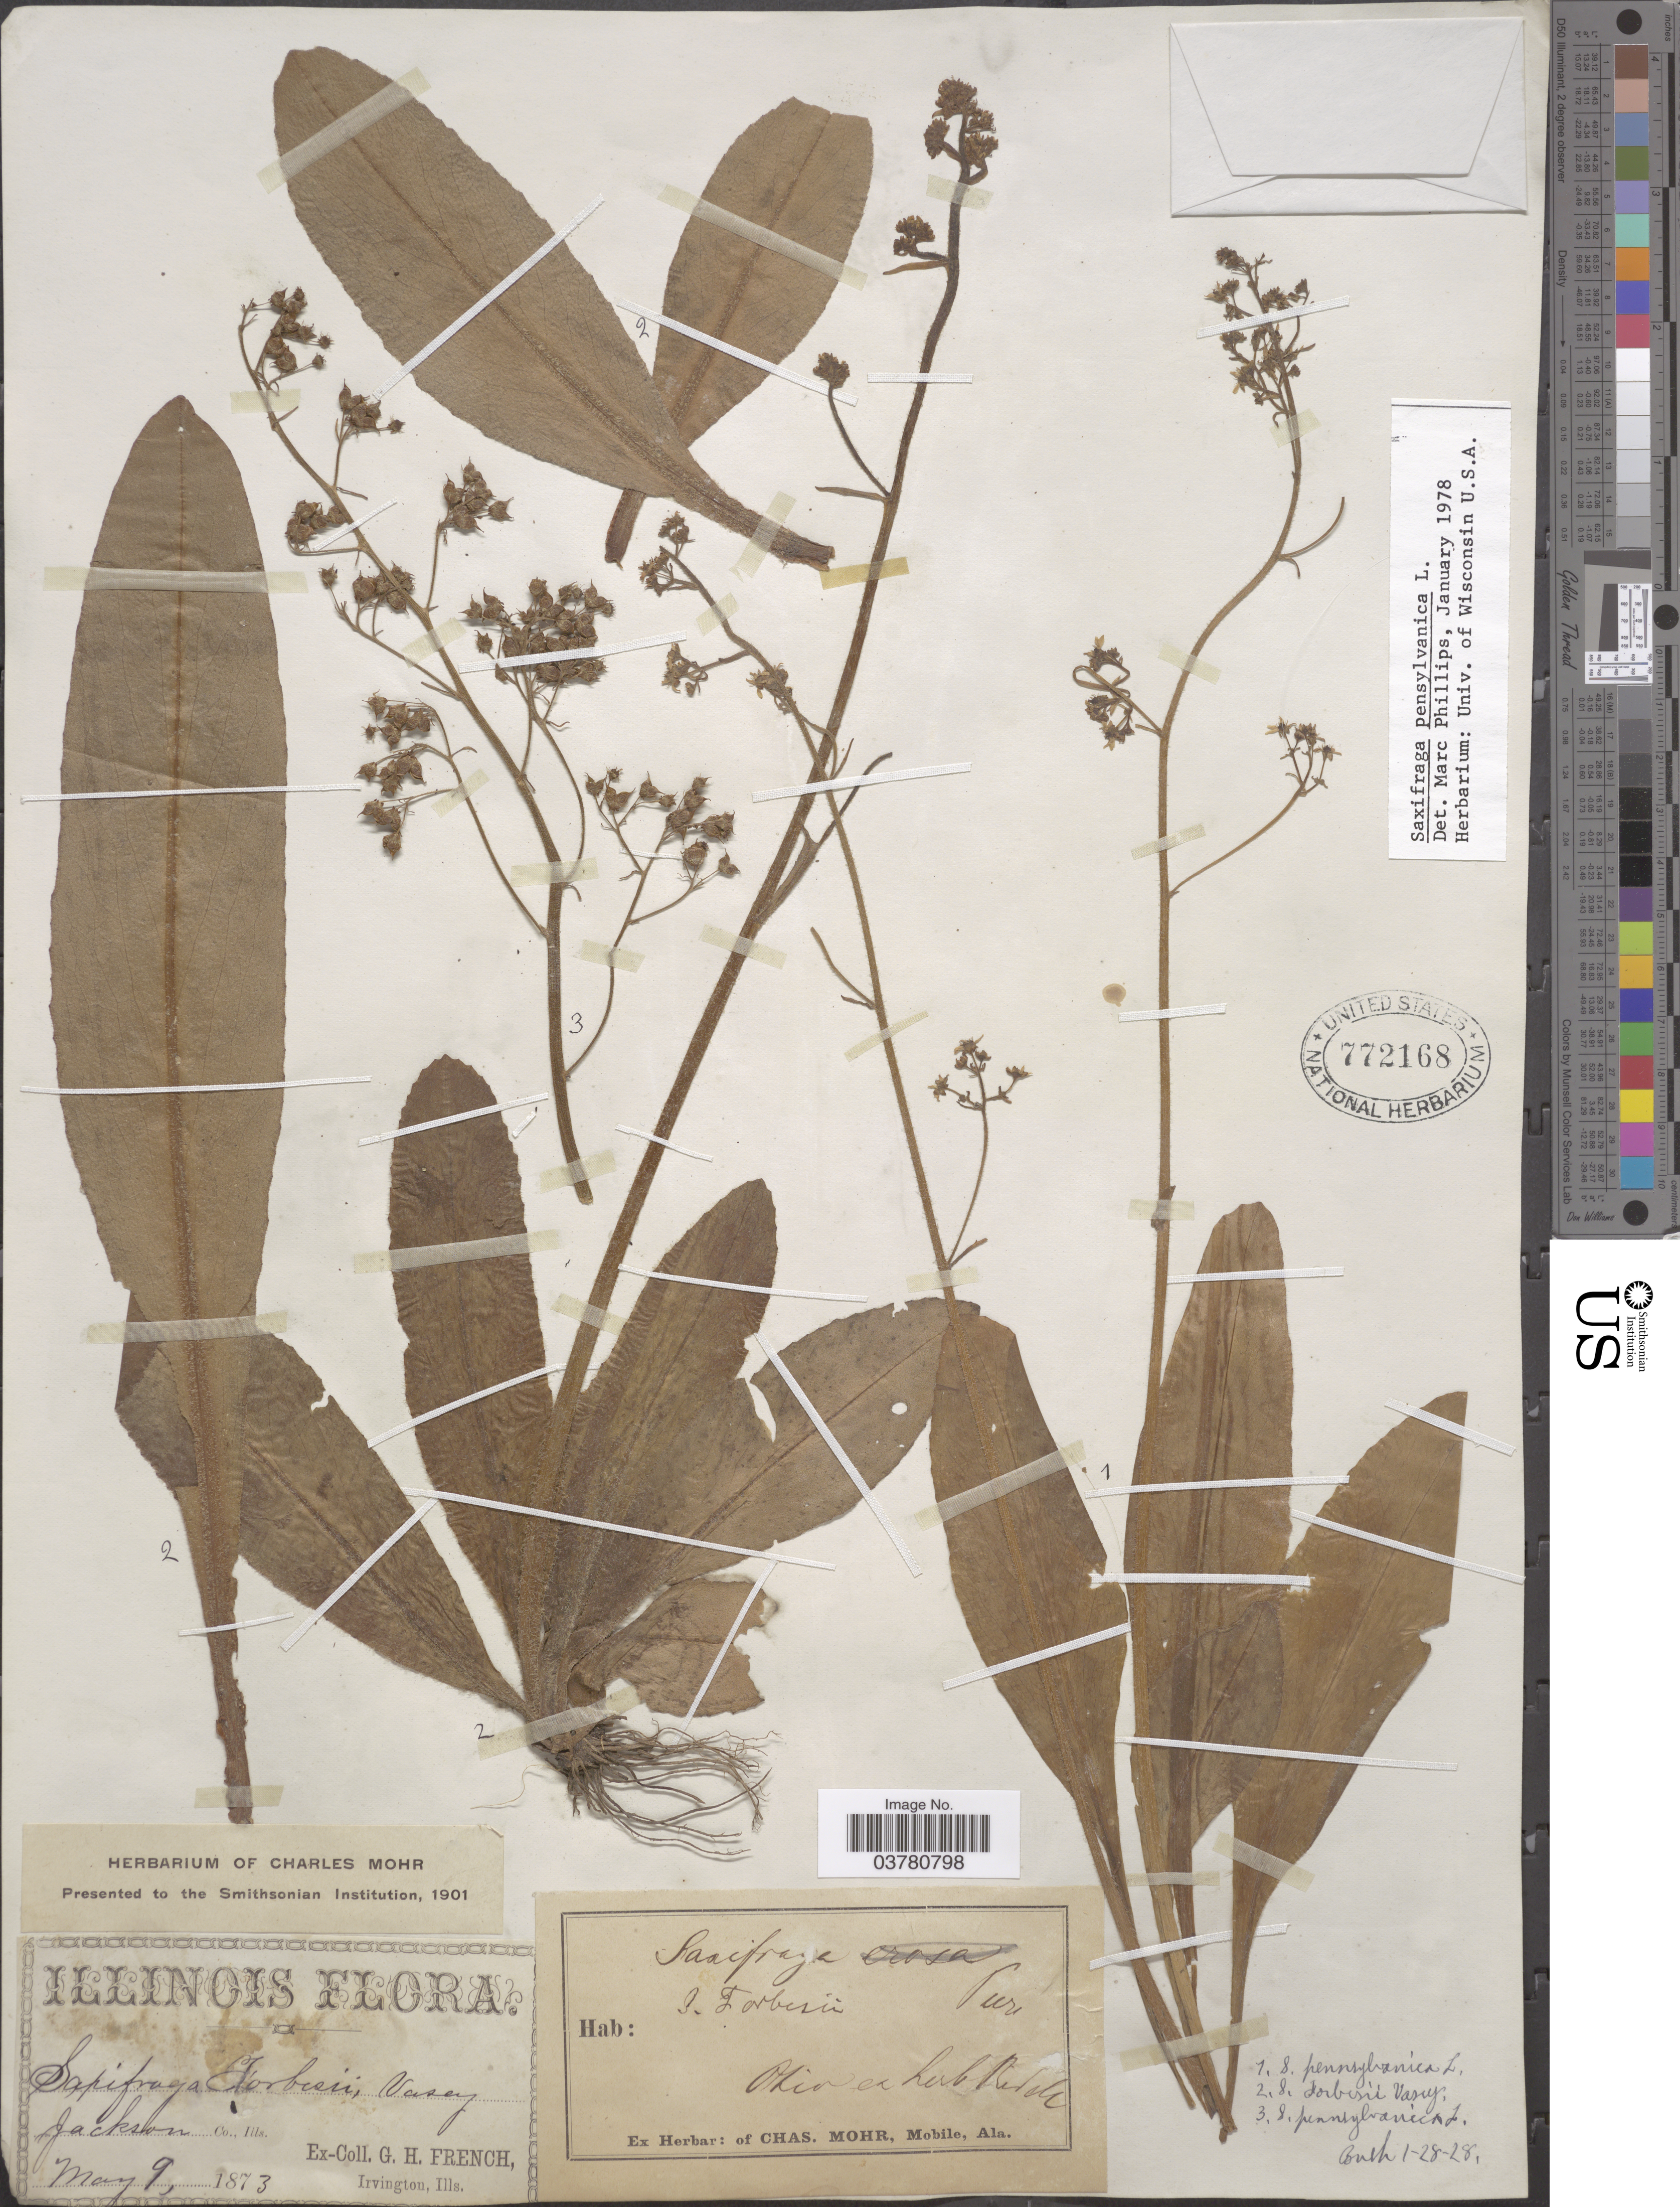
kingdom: Plantae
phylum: Tracheophyta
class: Magnoliopsida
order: Saxifragales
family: Saxifragaceae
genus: Micranthes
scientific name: Micranthes pensylvanica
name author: (L.) Haw.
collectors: G. H. French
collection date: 1873-05-09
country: United States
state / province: Illinois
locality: Jackson Co.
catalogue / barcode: US 772168